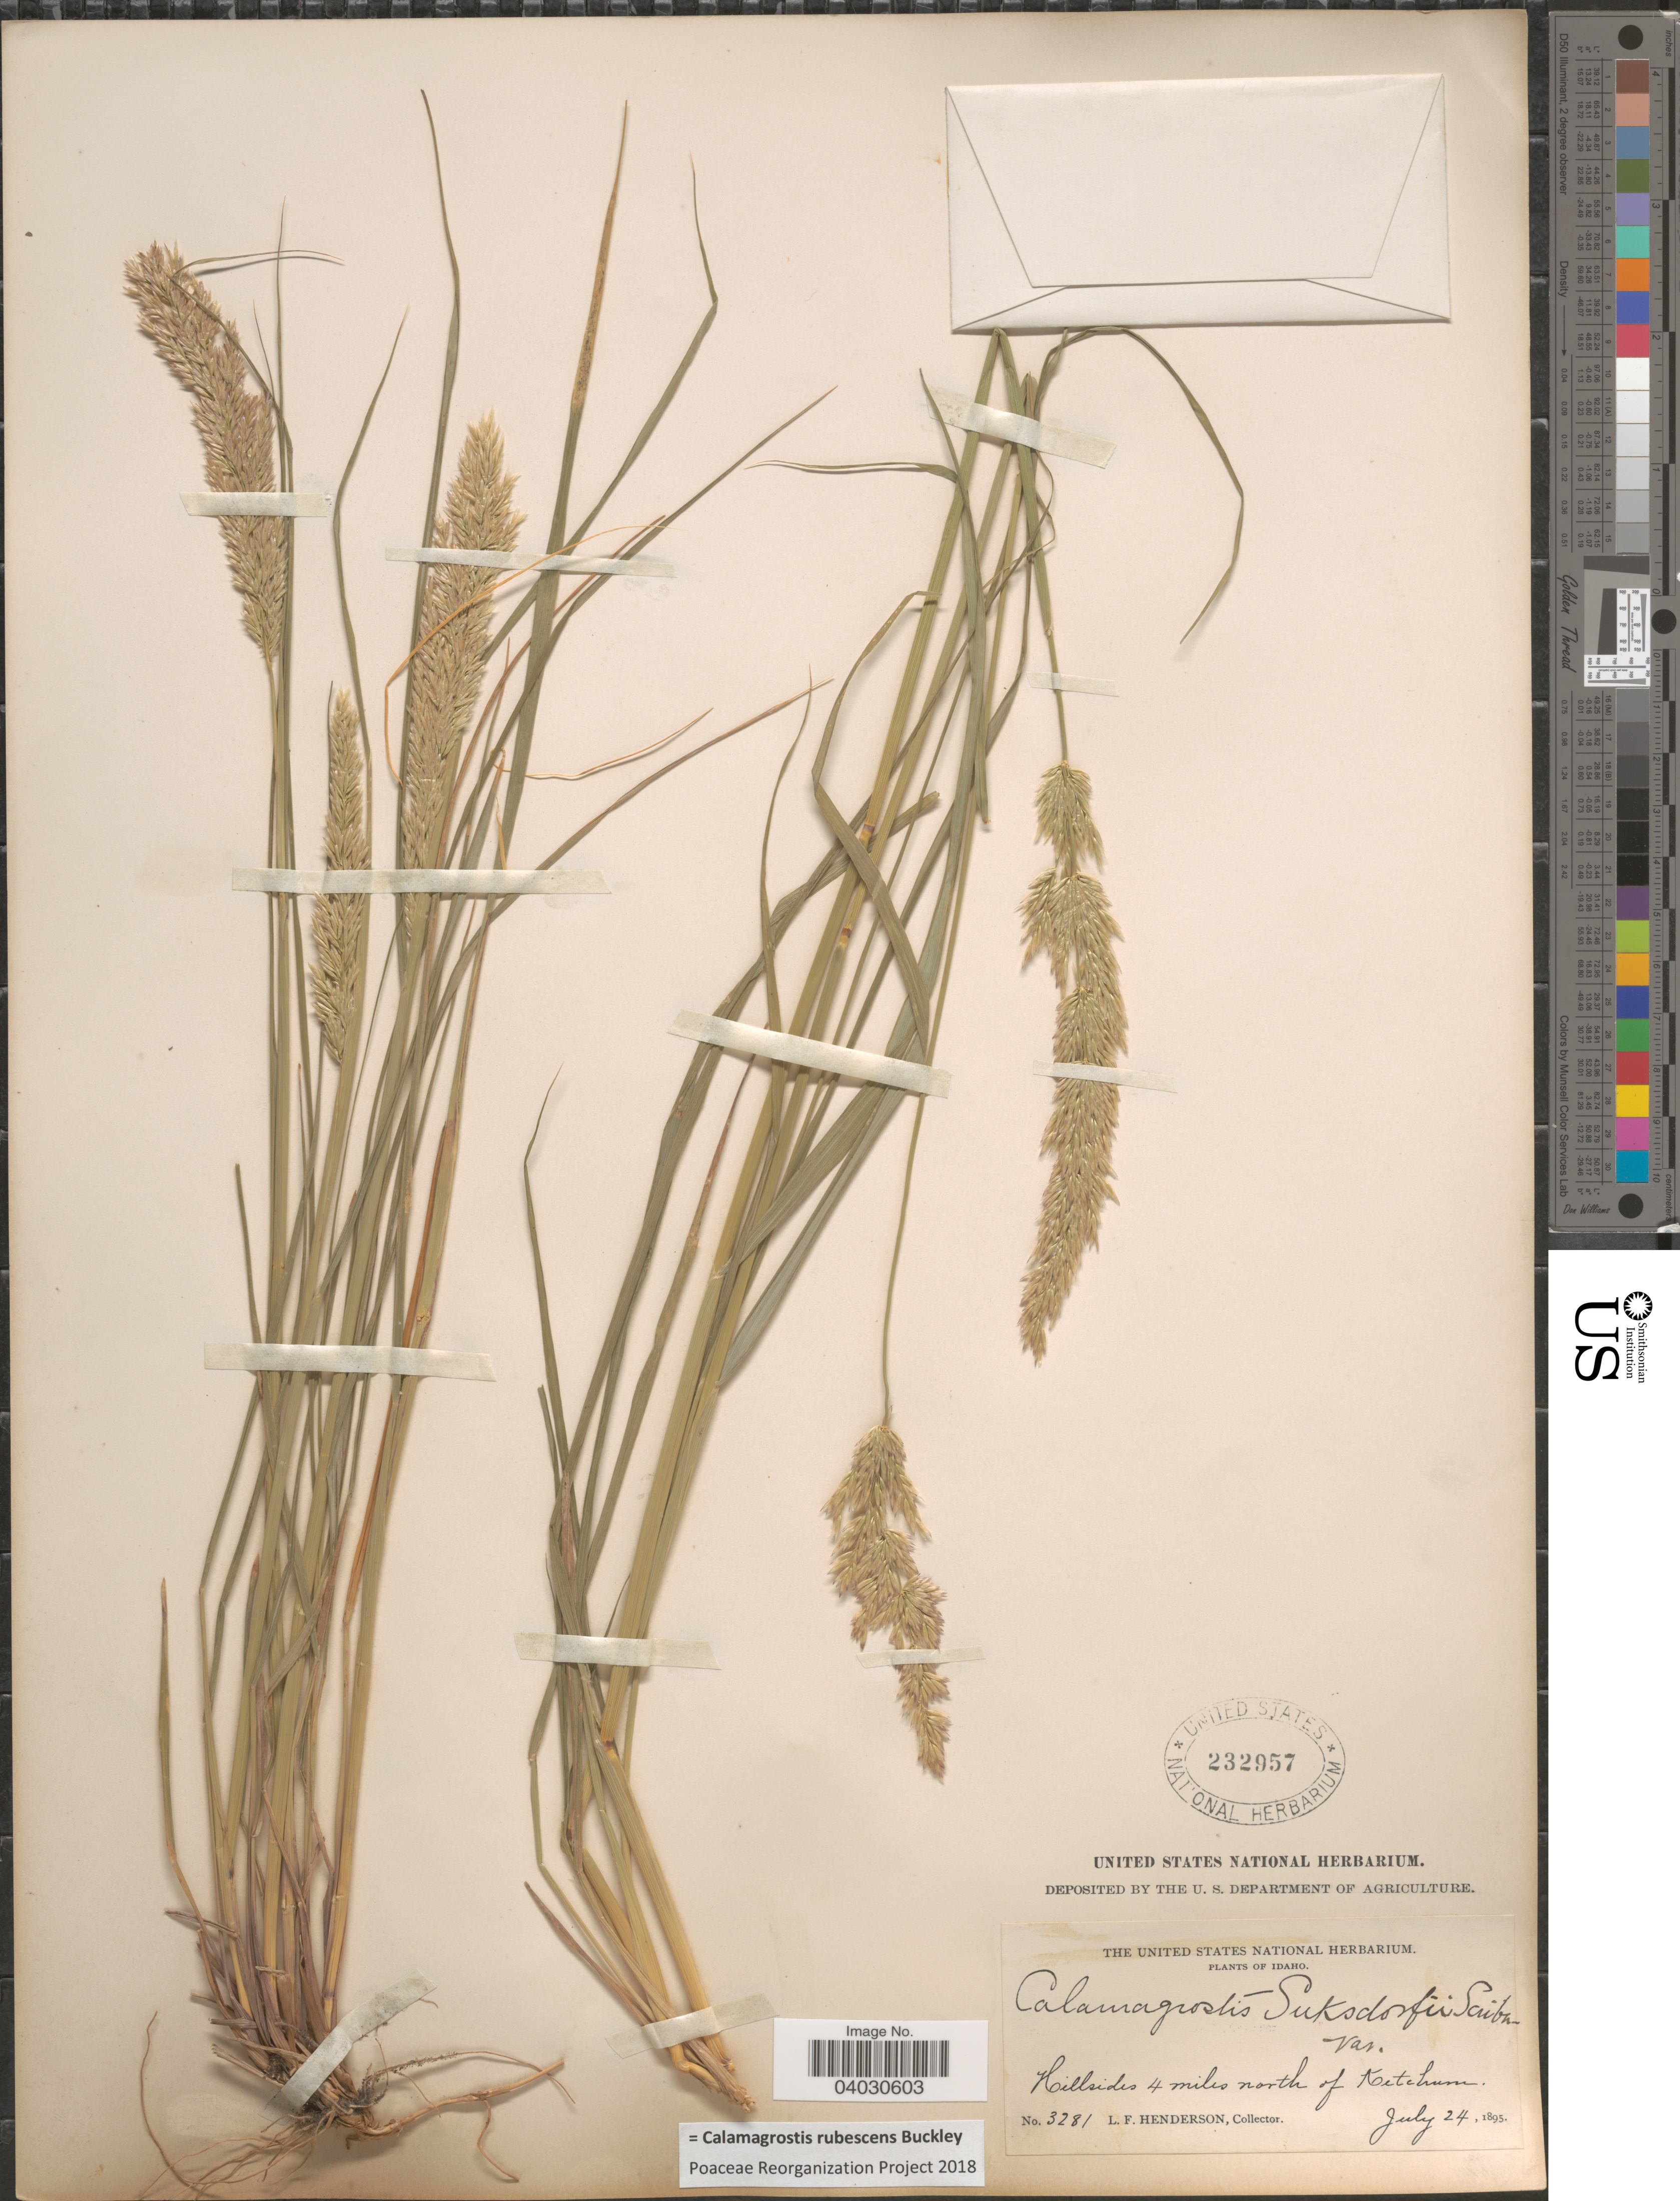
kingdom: Plantae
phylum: Tracheophyta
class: Liliopsida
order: Poales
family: Poaceae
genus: Calamagrostis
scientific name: Calamagrostis rubescens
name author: Buckley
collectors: L. Henderson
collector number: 3281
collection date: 1895-07-24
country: United States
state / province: Idaho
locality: Hillsides 4 miles north of Ketchum.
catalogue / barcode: US 232957